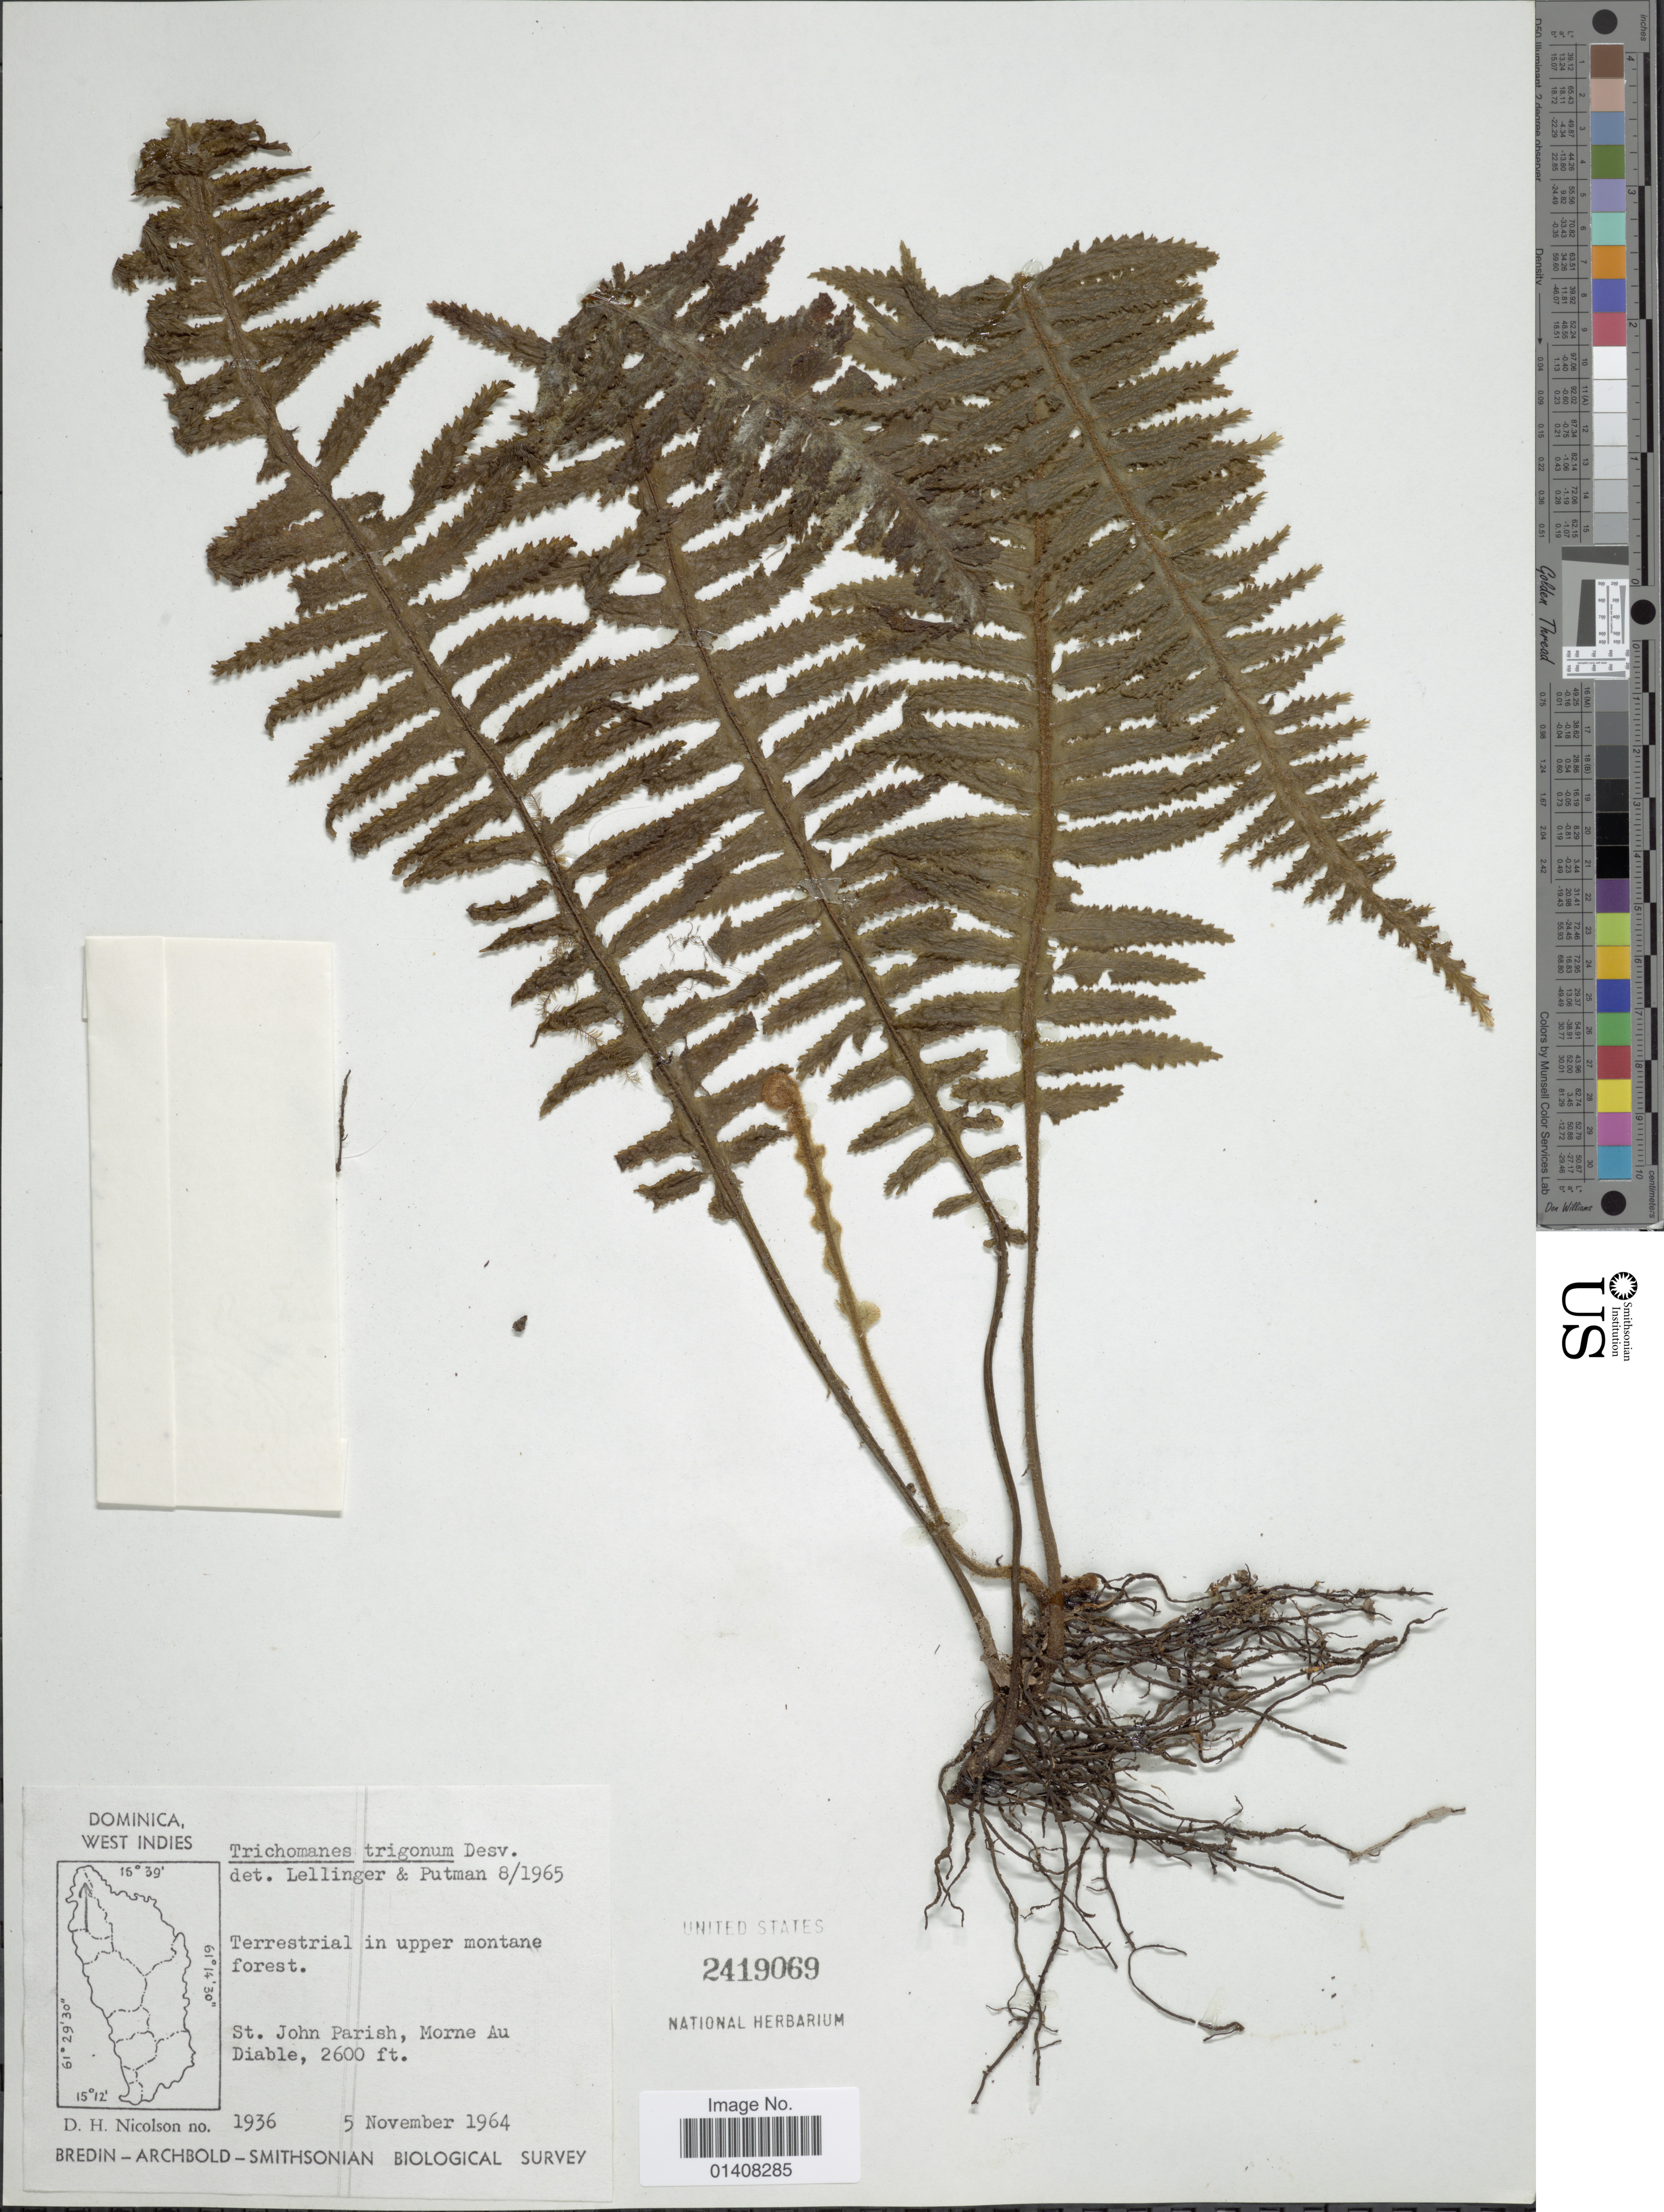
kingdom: Plantae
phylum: Tracheophyta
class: Polypodiopsida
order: Hymenophyllales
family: Hymenophyllaceae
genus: Trichomanes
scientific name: Trichomanes trigonum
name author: Desv.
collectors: D. H. Nicolson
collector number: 1936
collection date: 1964-11-05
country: Dominica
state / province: St. John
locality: Dominica, West Indies, St. John Parish, Morne Au Diable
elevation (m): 792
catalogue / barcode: US 2419069